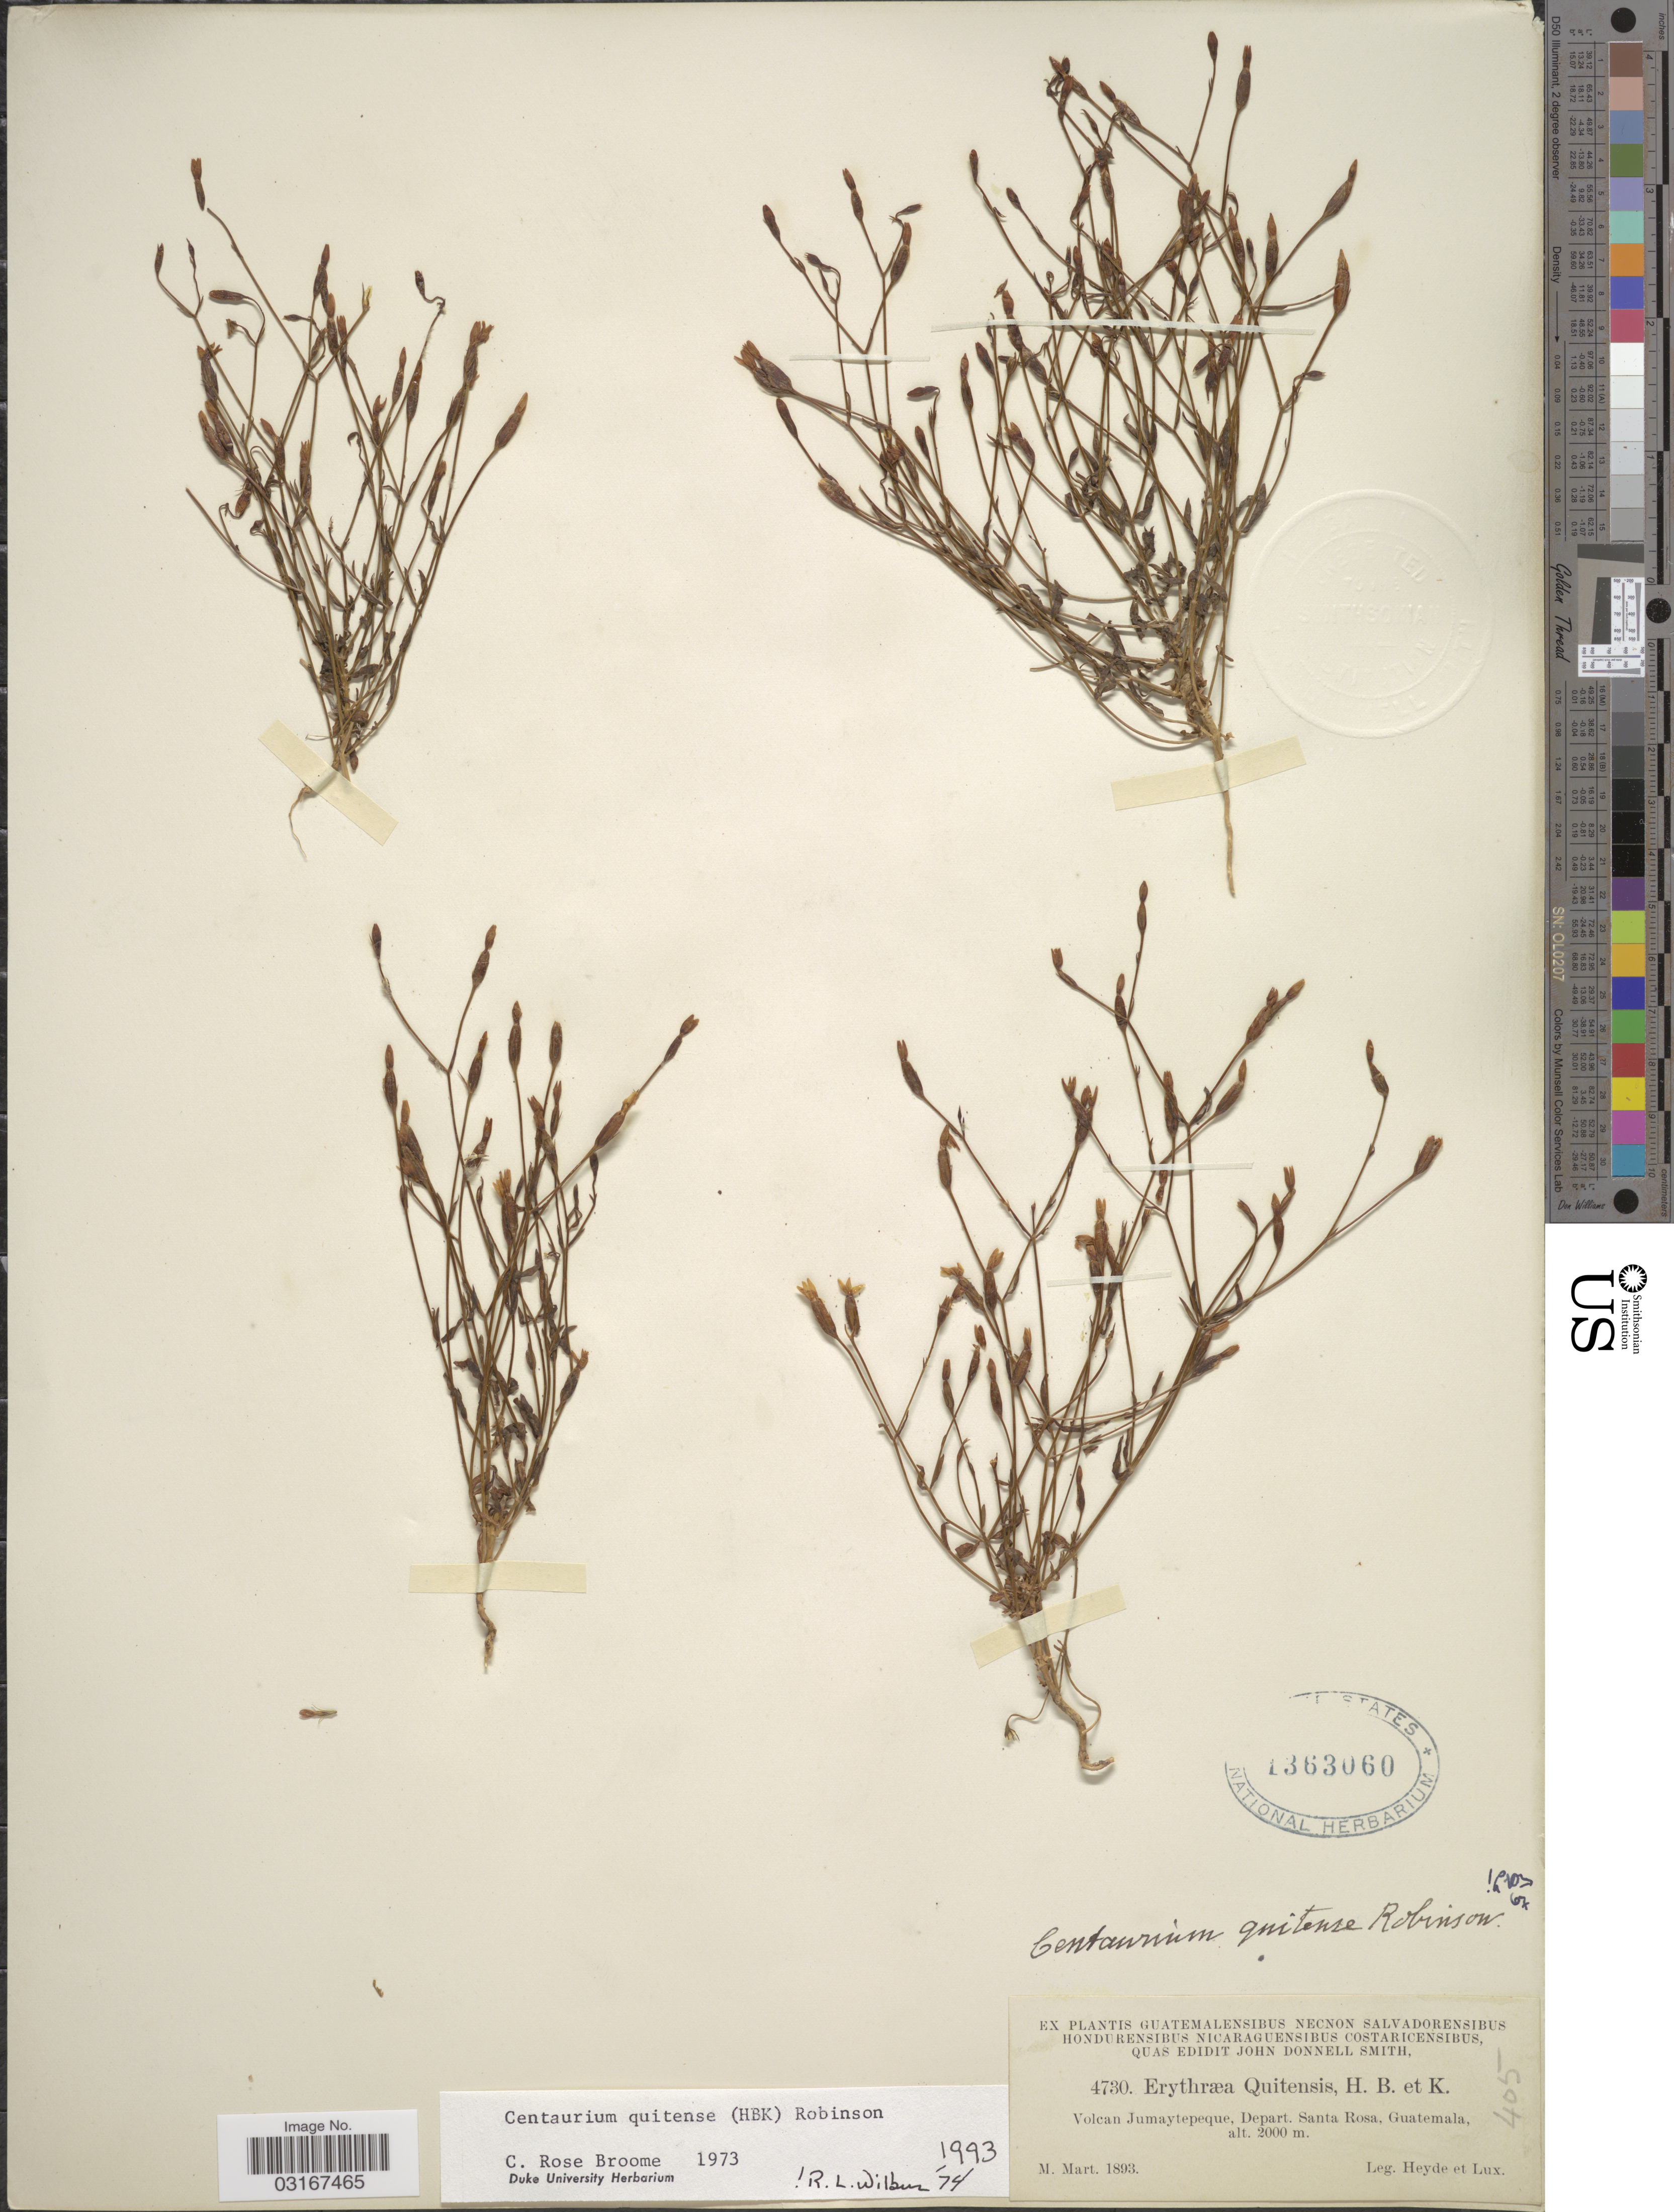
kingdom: Plantae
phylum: Tracheophyta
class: Magnoliopsida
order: Gentianales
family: Gentianaceae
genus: Centaurium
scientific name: Centaurium quitense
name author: (Kunth) B.L. Rob.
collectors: Heyde & Lux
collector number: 4730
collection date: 1893-03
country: Guatemala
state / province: Santa Rosa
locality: Volcan Jumaytepeque, Depart. Santa Rosa.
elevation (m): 2000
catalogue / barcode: US 1363060